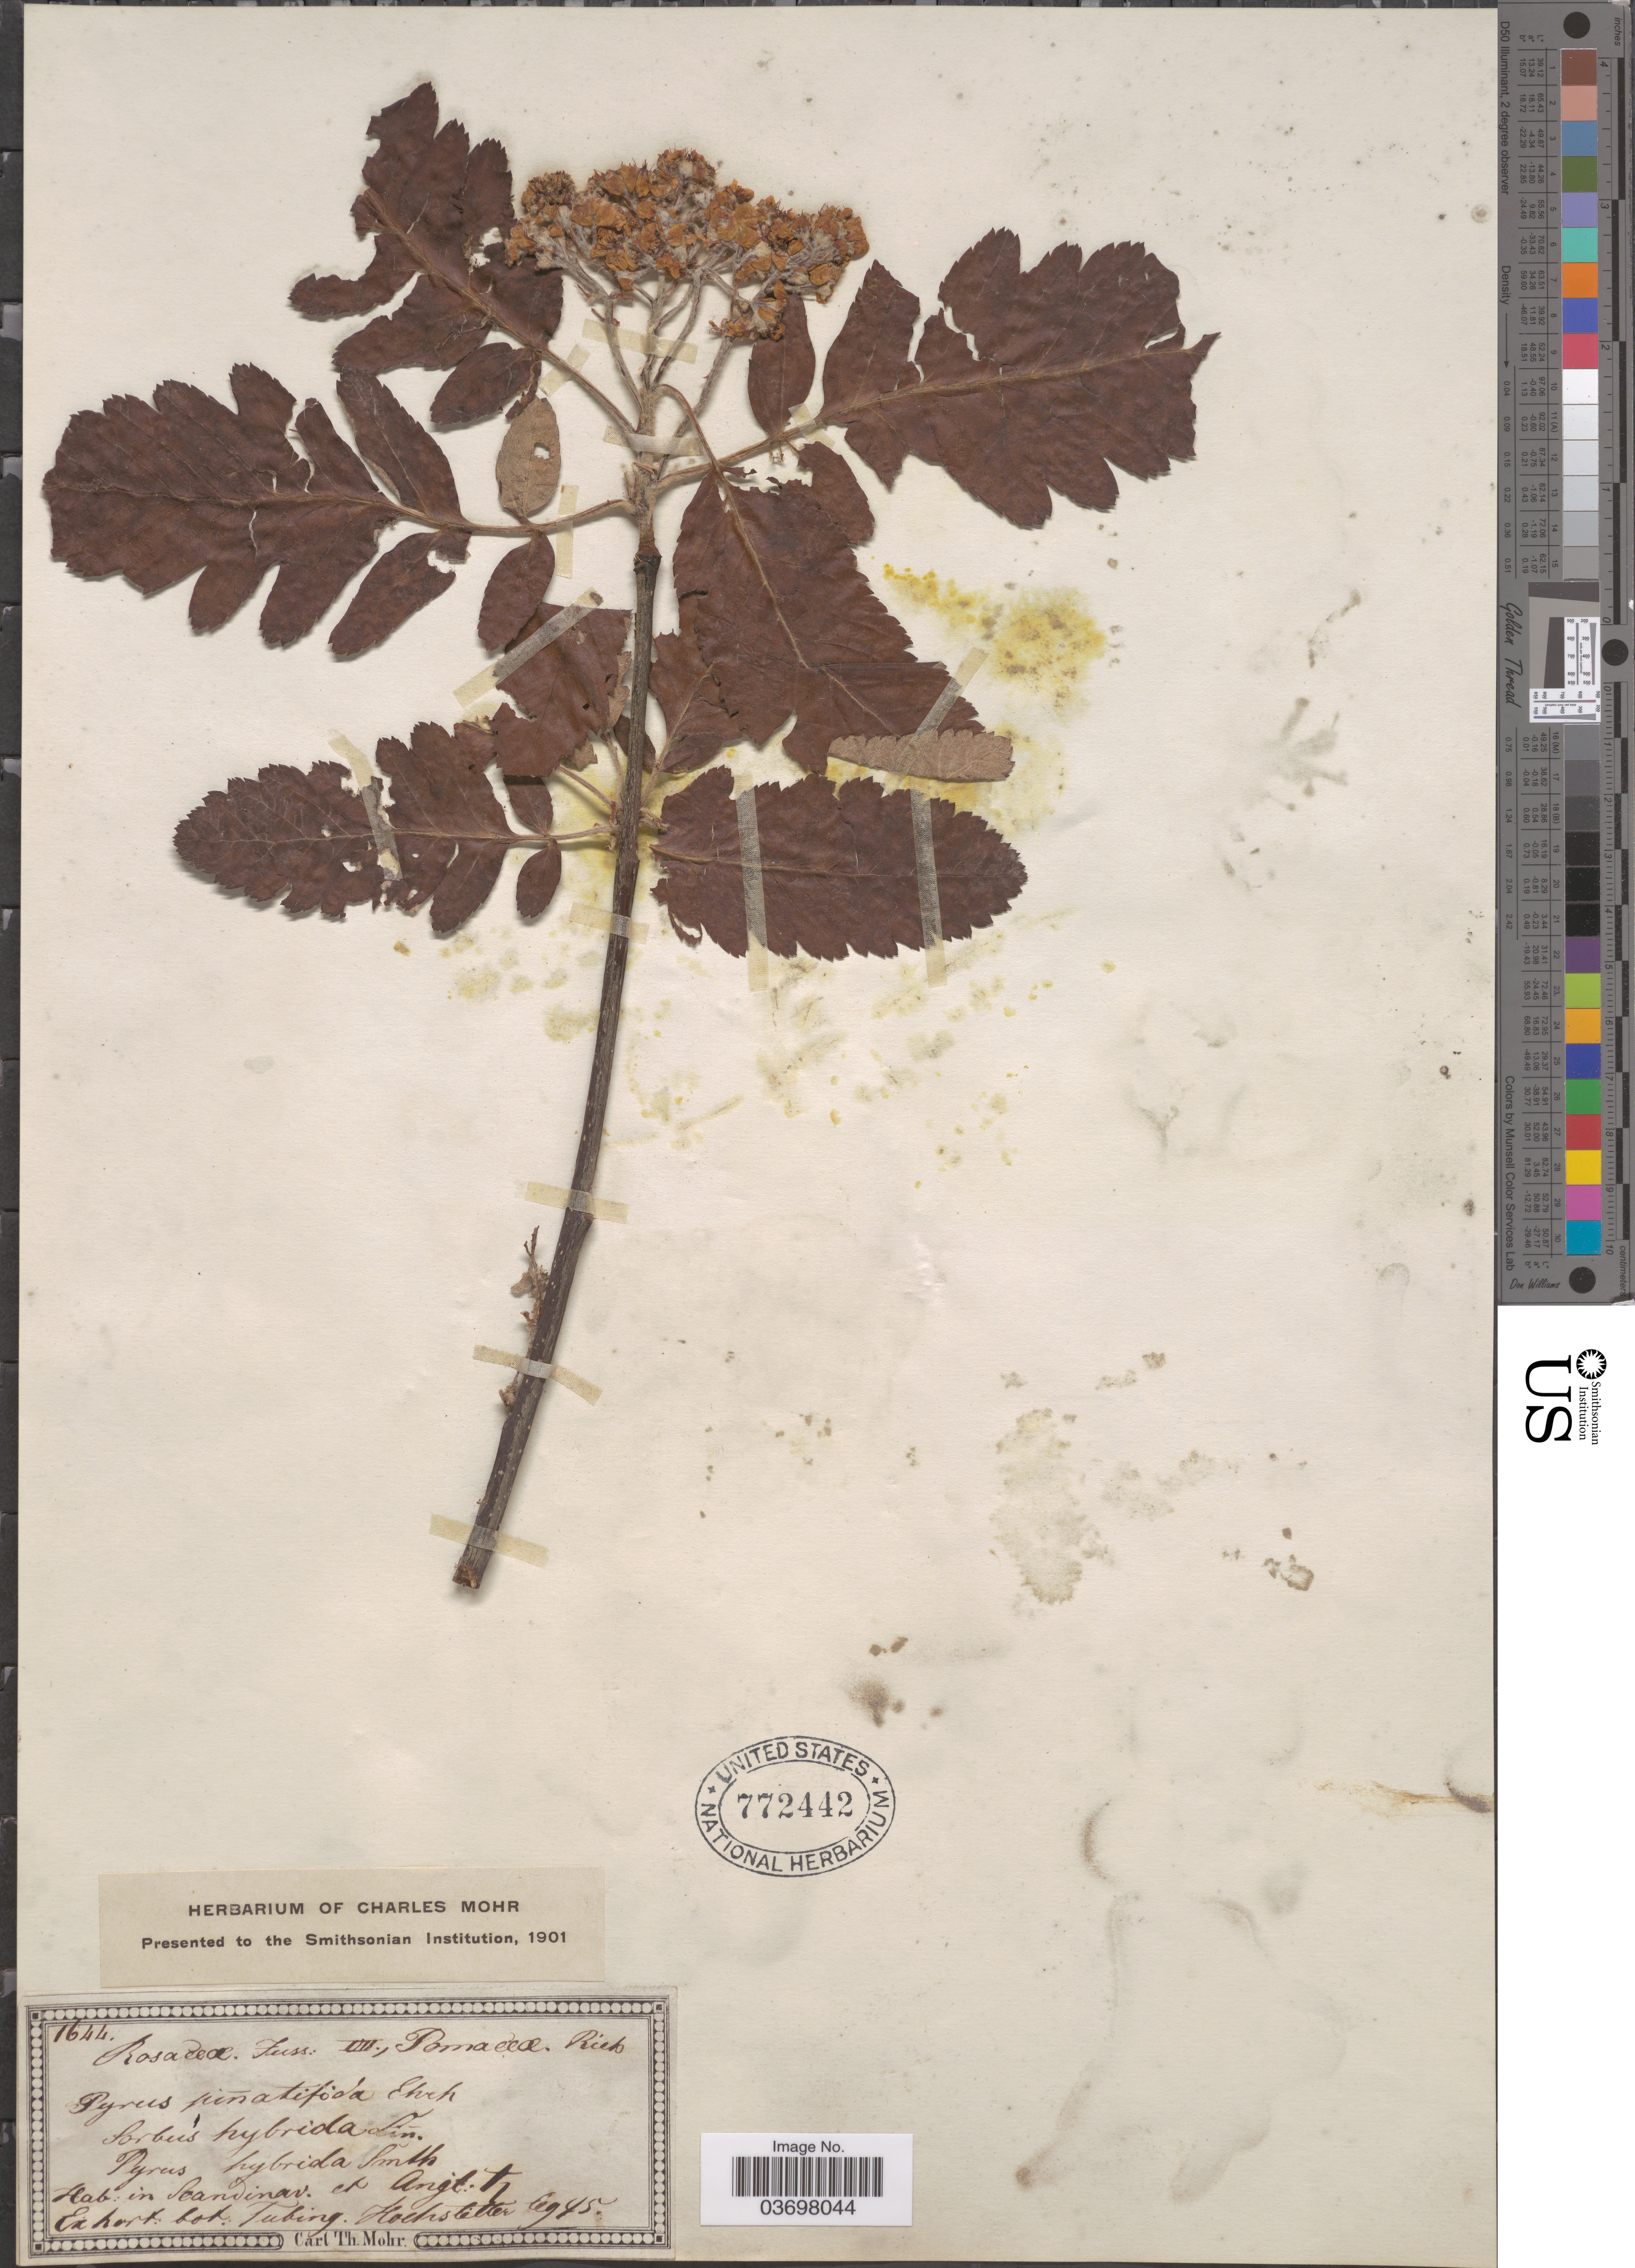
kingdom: Plantae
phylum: Tracheophyta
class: Magnoliopsida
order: Rosales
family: Rosaceae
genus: Sorbus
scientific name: Sorbus pinatifolia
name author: Ehrh.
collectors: -. Hochstetter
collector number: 1644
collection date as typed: Transcribed d/m/y: //45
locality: In Scandinav. et Angit. T.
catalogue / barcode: US 772442